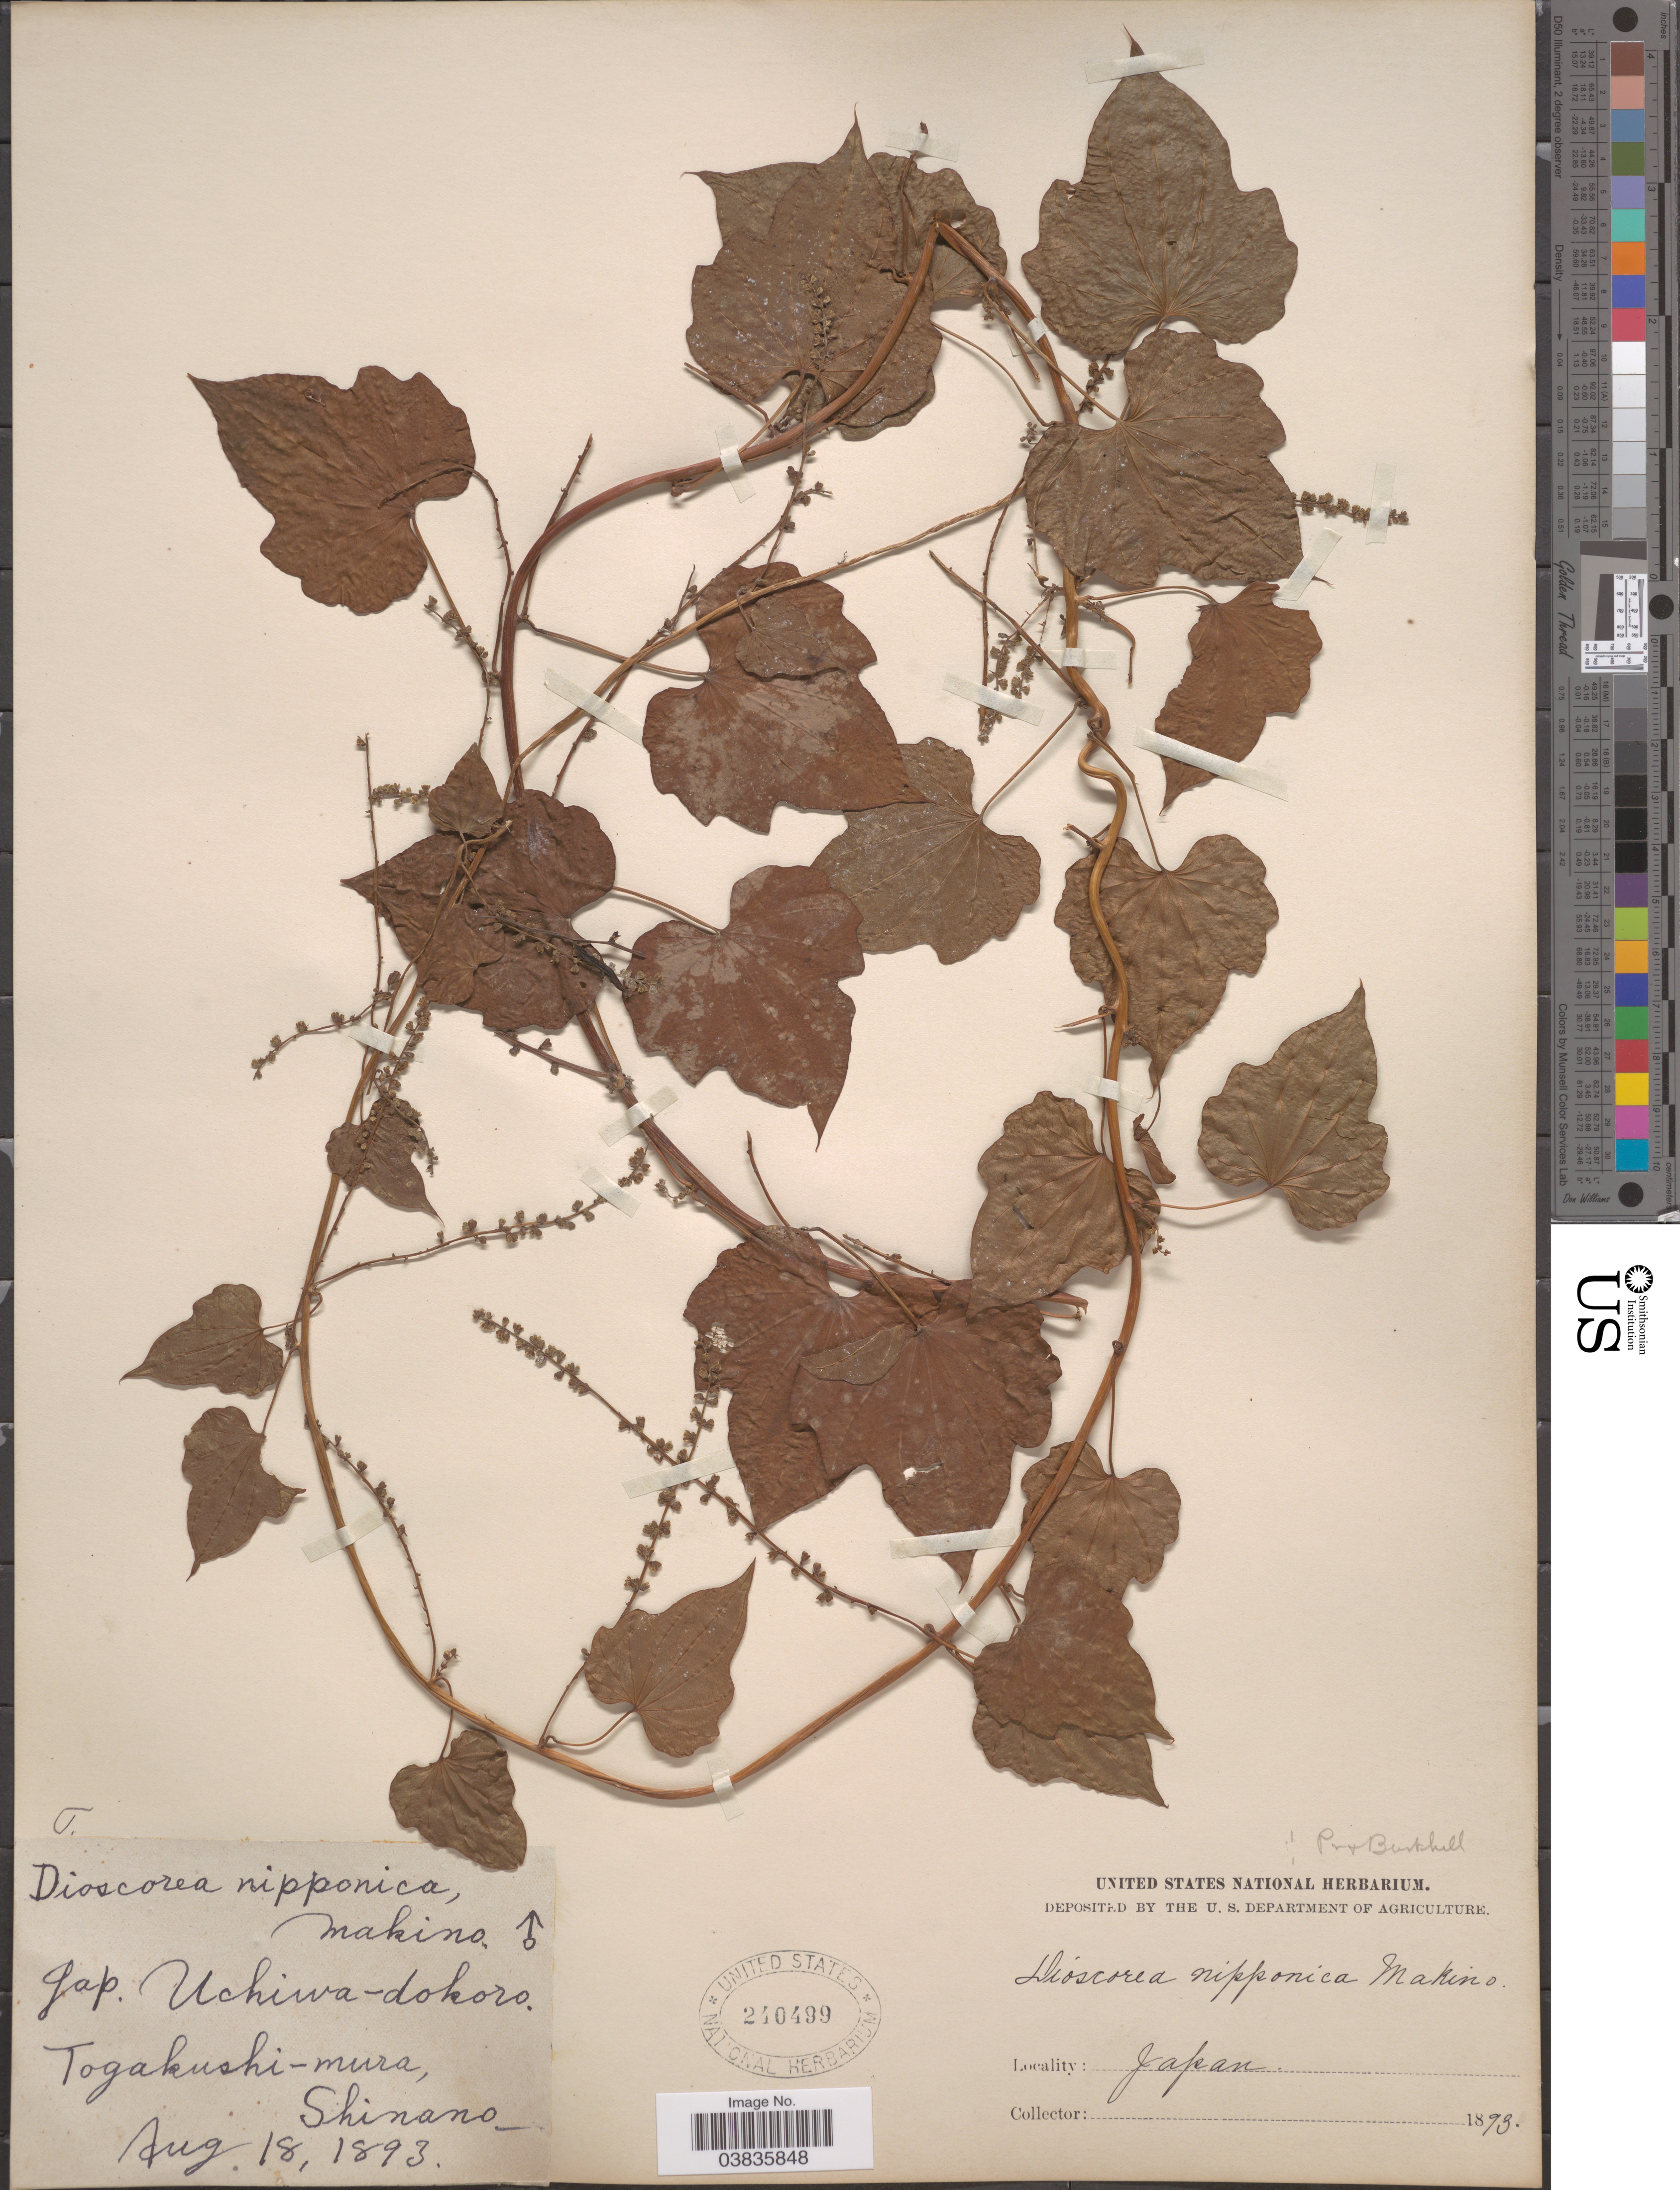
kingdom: Plantae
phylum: Tracheophyta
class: Liliopsida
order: Dioscoreales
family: Dioscoreaceae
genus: Dioscorea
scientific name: Dioscorea nipponica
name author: Makino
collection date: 1893-08-18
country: Japan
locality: Togakushi-mura, Shinano.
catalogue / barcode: US 240499